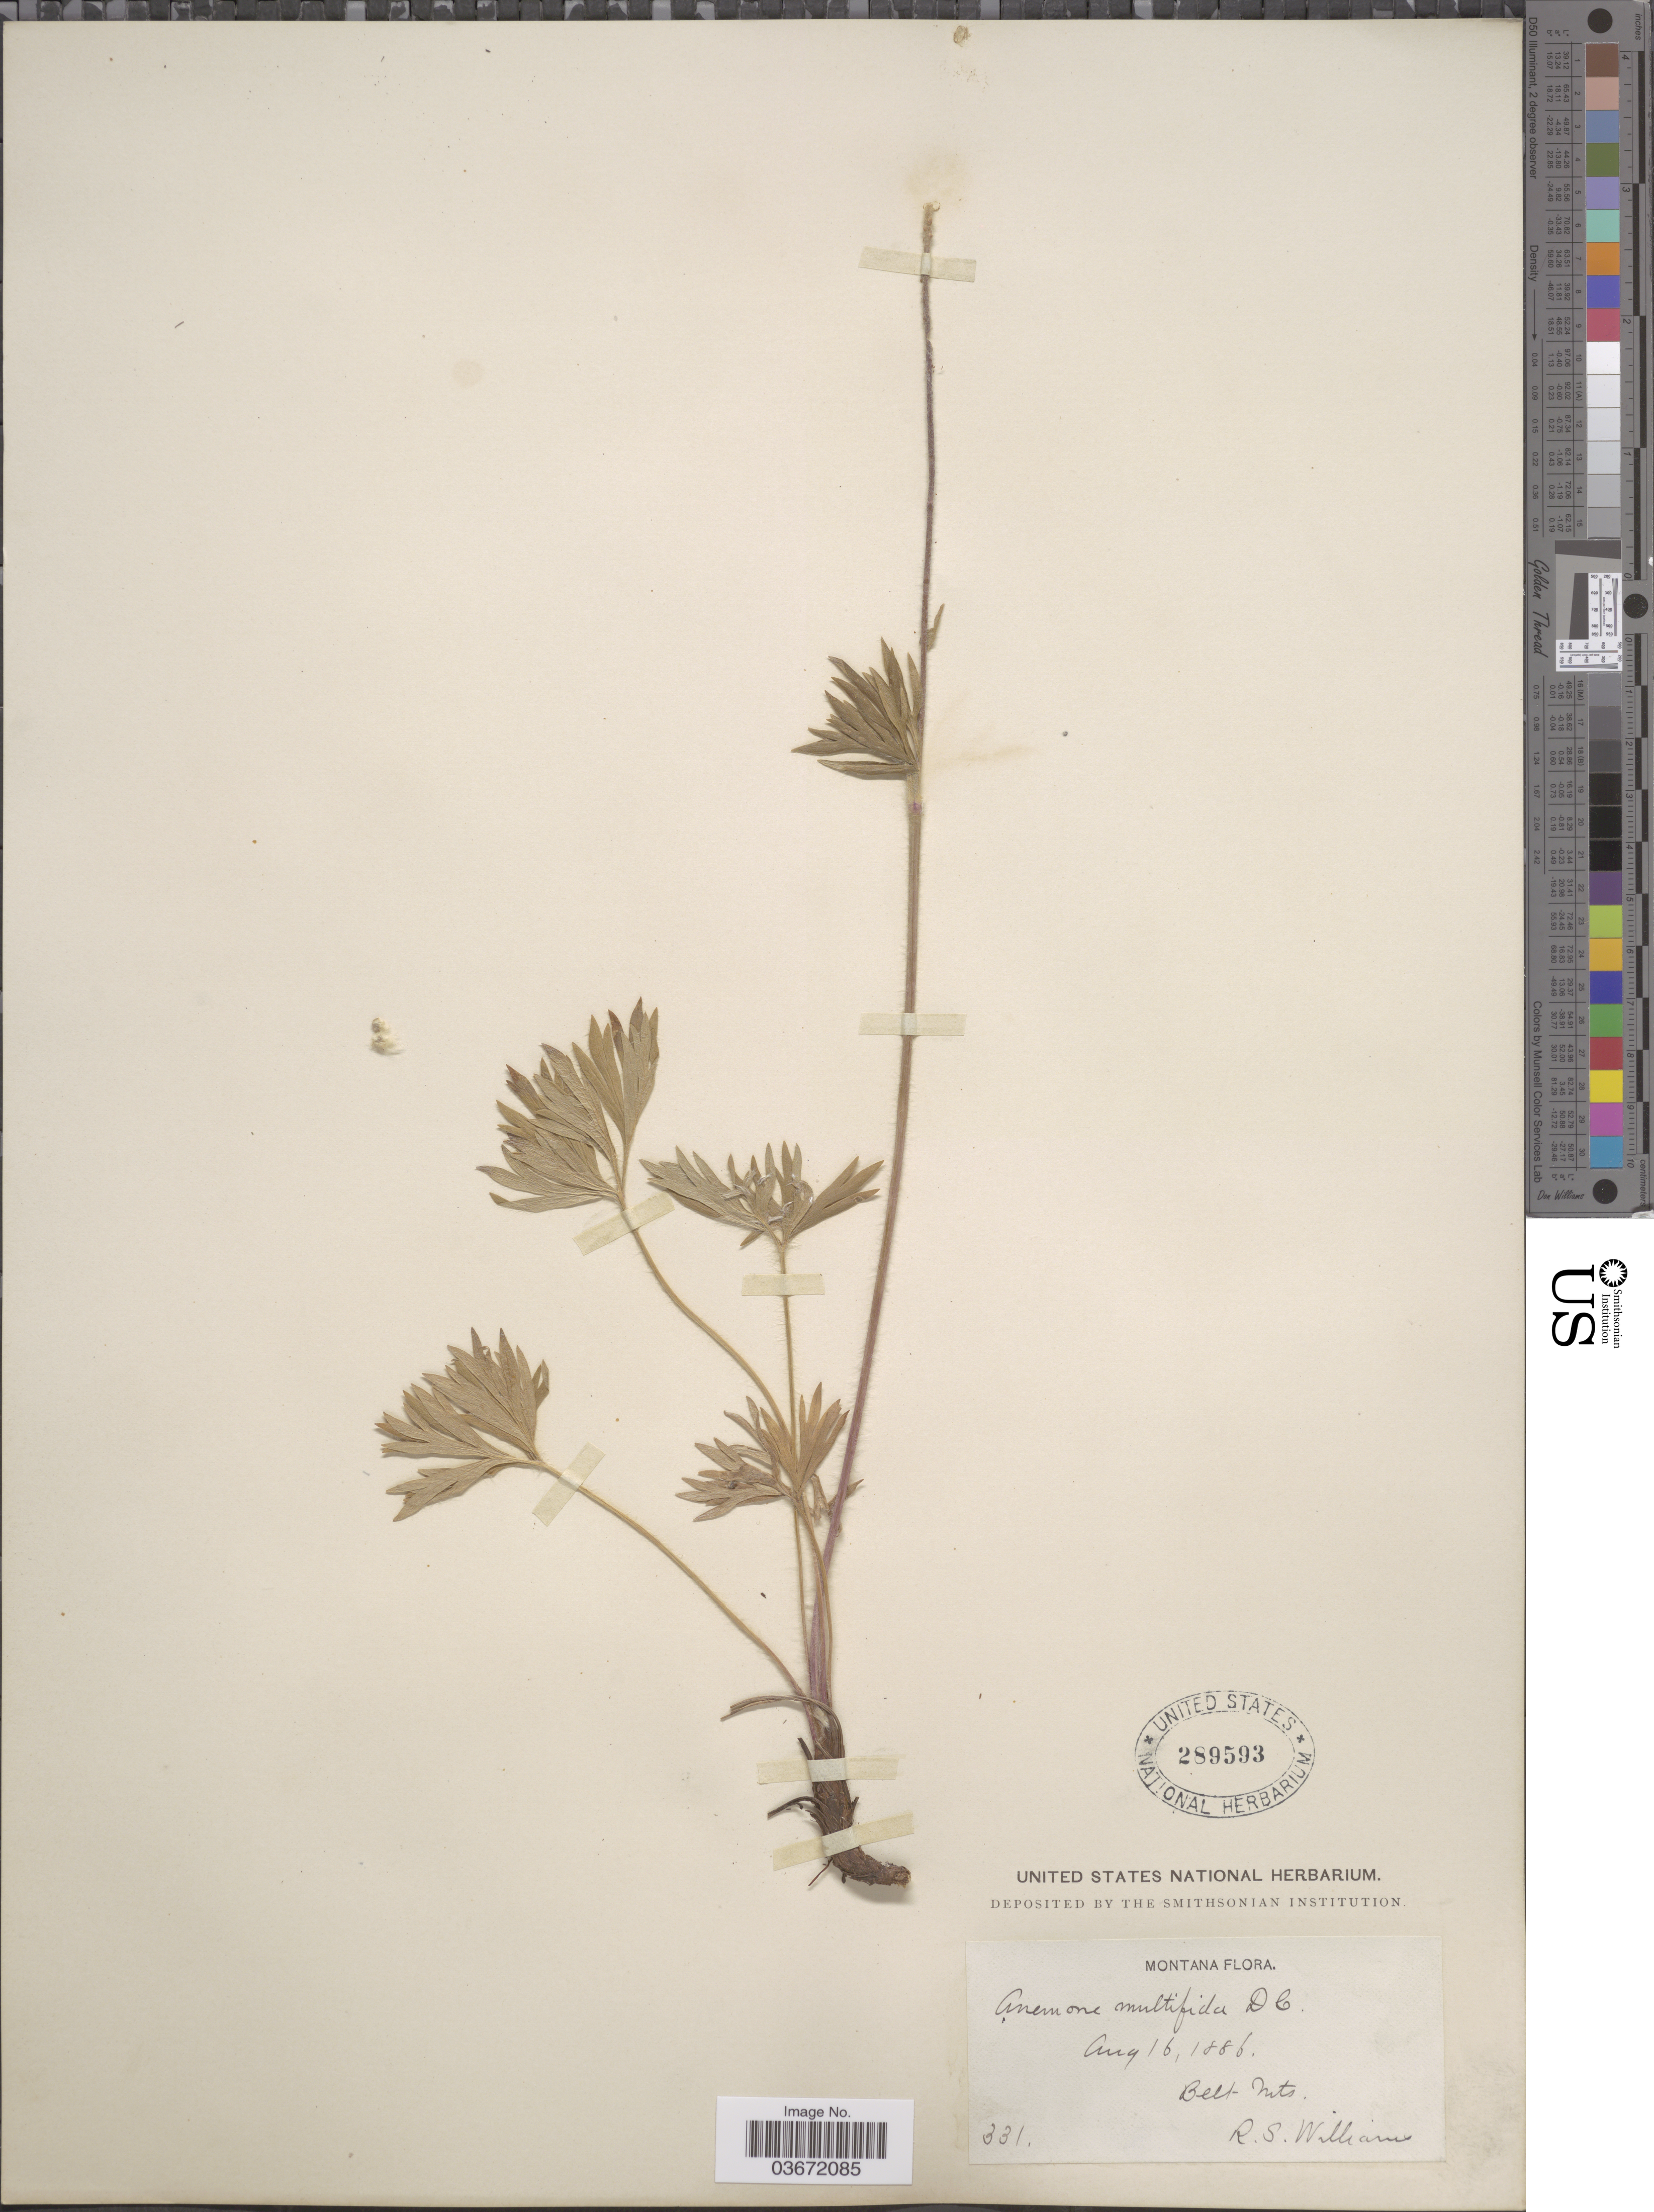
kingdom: Plantae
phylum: Tracheophyta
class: Magnoliopsida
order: Ranunculales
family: Ranunculaceae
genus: Anemone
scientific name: Anemone globosa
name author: (Torr. & A. Gray) Nutt. ex A. Heller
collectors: R. S. Williams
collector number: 331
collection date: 1886-08-16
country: United States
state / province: Montana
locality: Belt Mts.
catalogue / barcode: US 289593